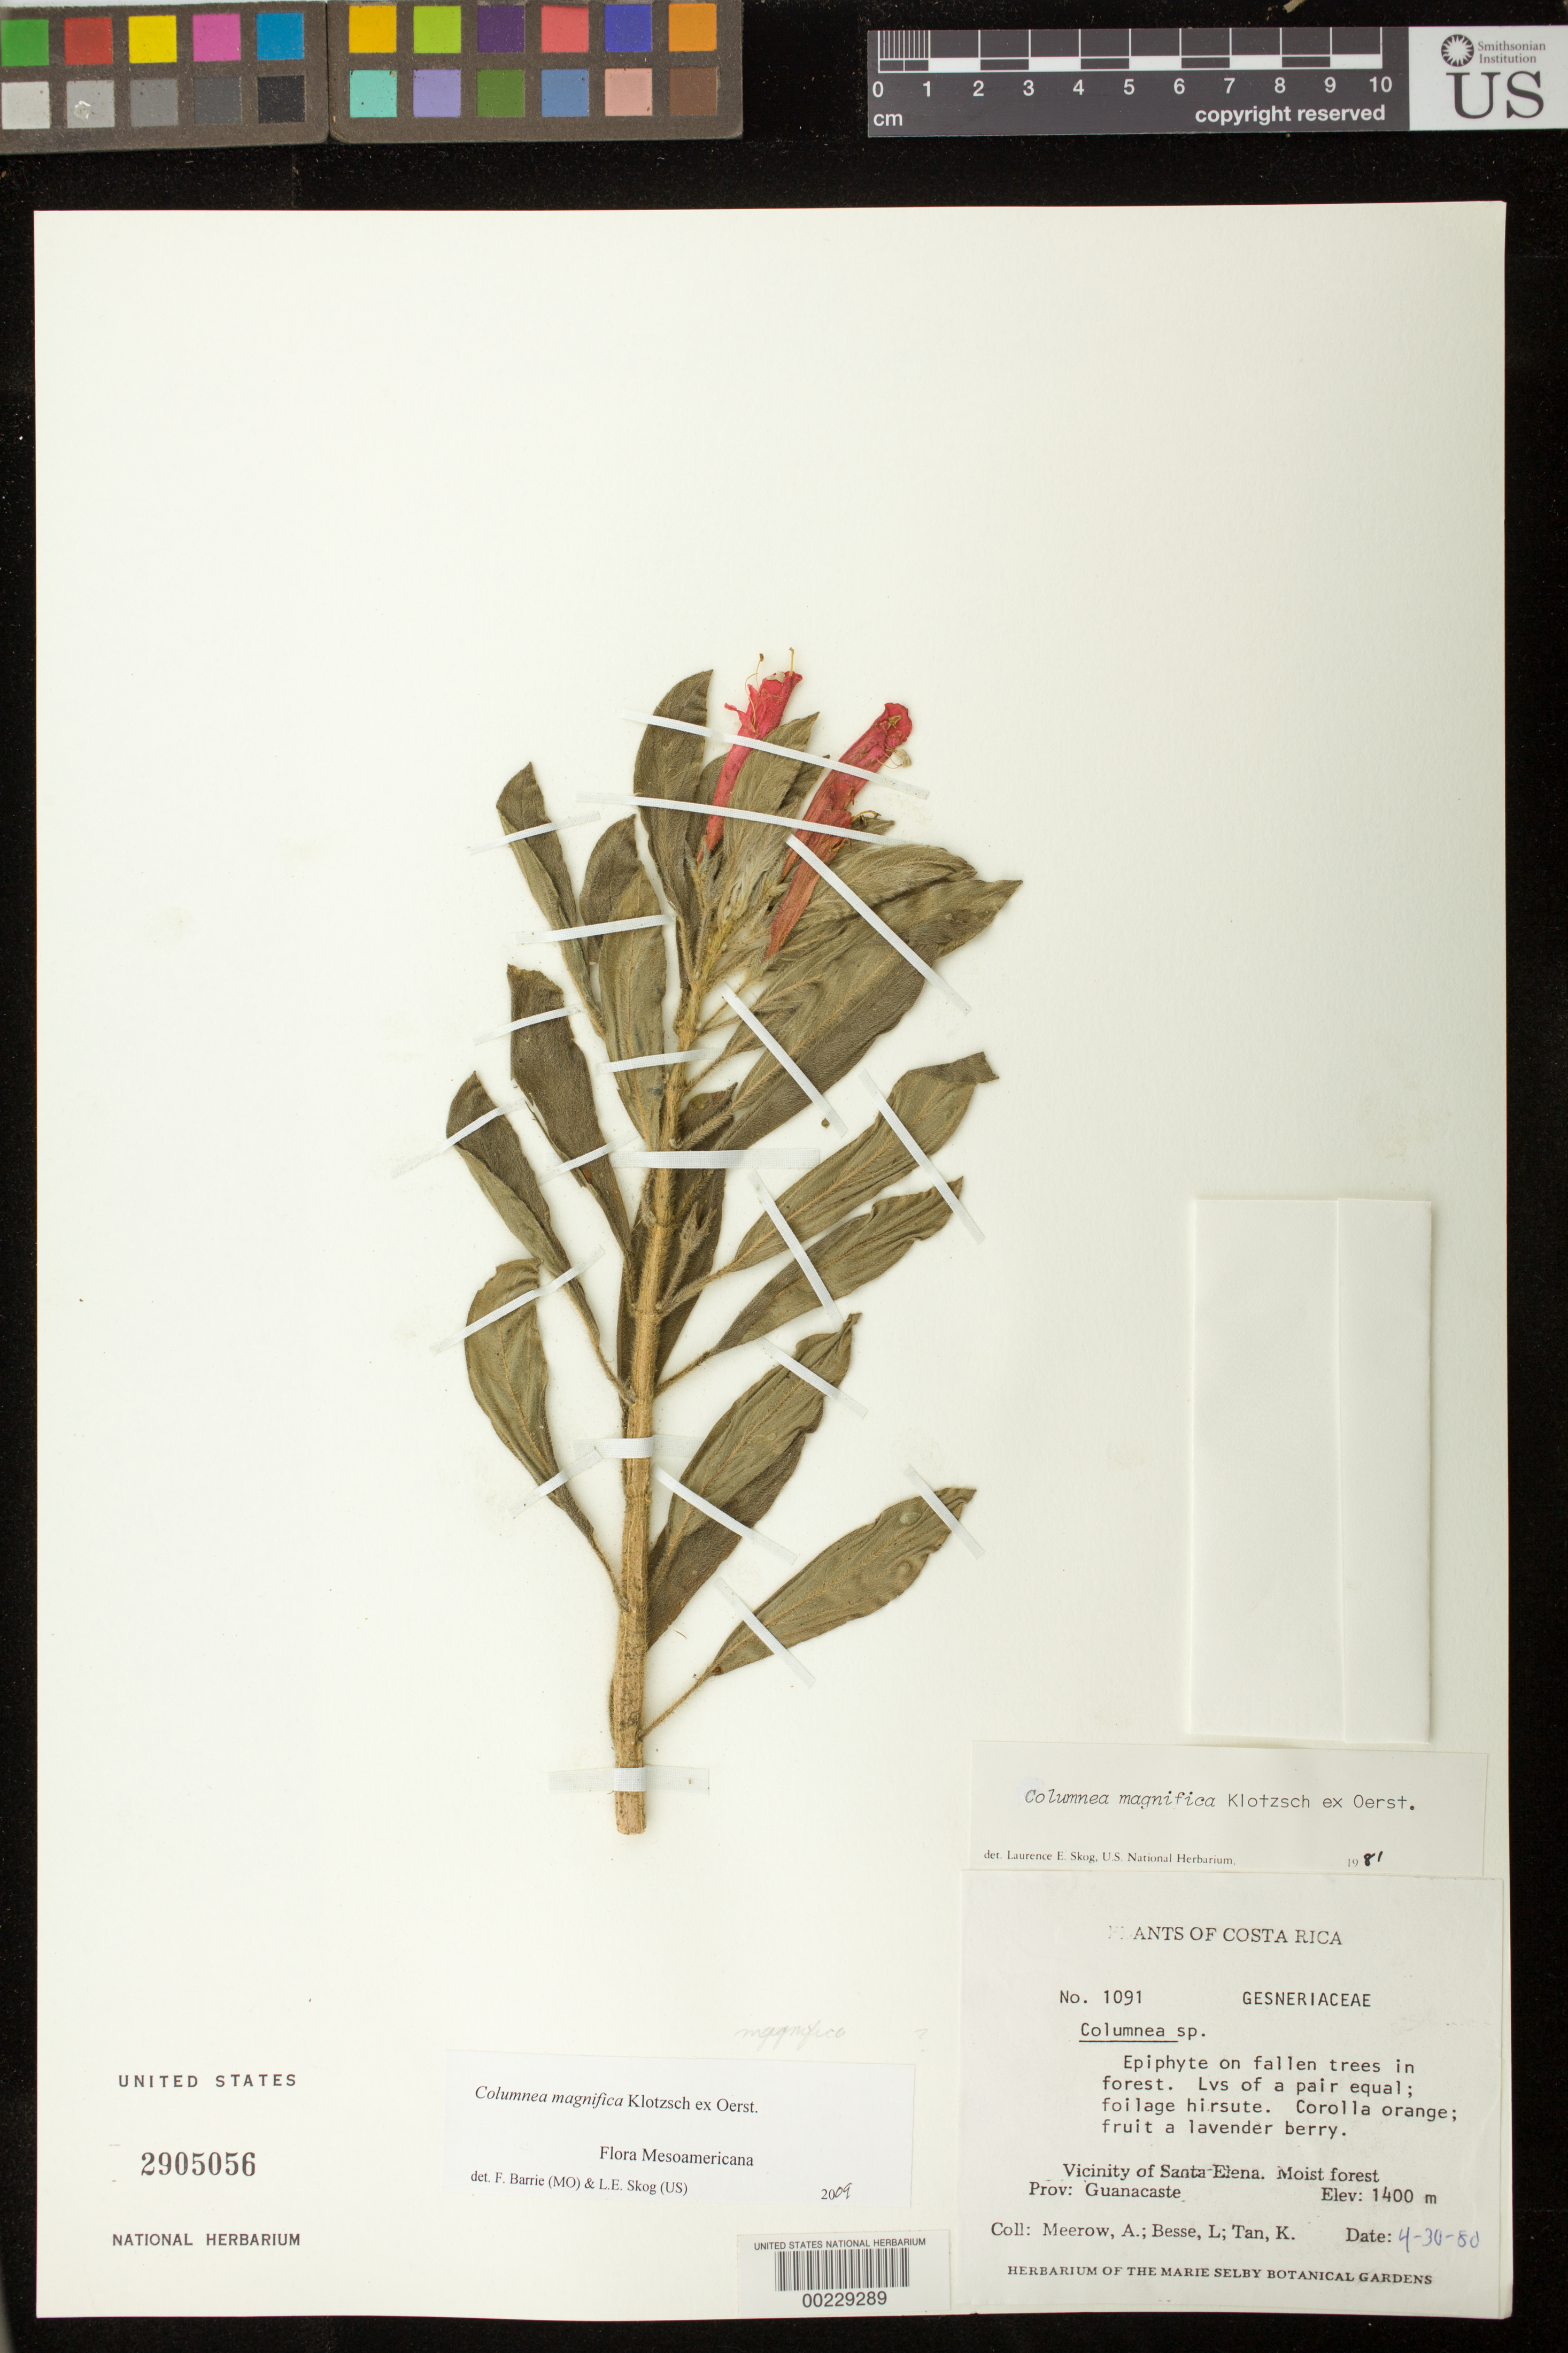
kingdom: Plantae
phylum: Tracheophyta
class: Magnoliopsida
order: Lamiales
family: Gesneriaceae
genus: Columnea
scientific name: Columnea magnifica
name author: Klotzsch ex Oerst.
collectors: A. Meerow, L. Besse & K. Tan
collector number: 1091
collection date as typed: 30 Apr 1980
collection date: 1980-04-30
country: Costa Rica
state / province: Guanacaste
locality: Vicinity of Santa Elena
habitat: Moist forest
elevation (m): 1400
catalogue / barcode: US 2905056